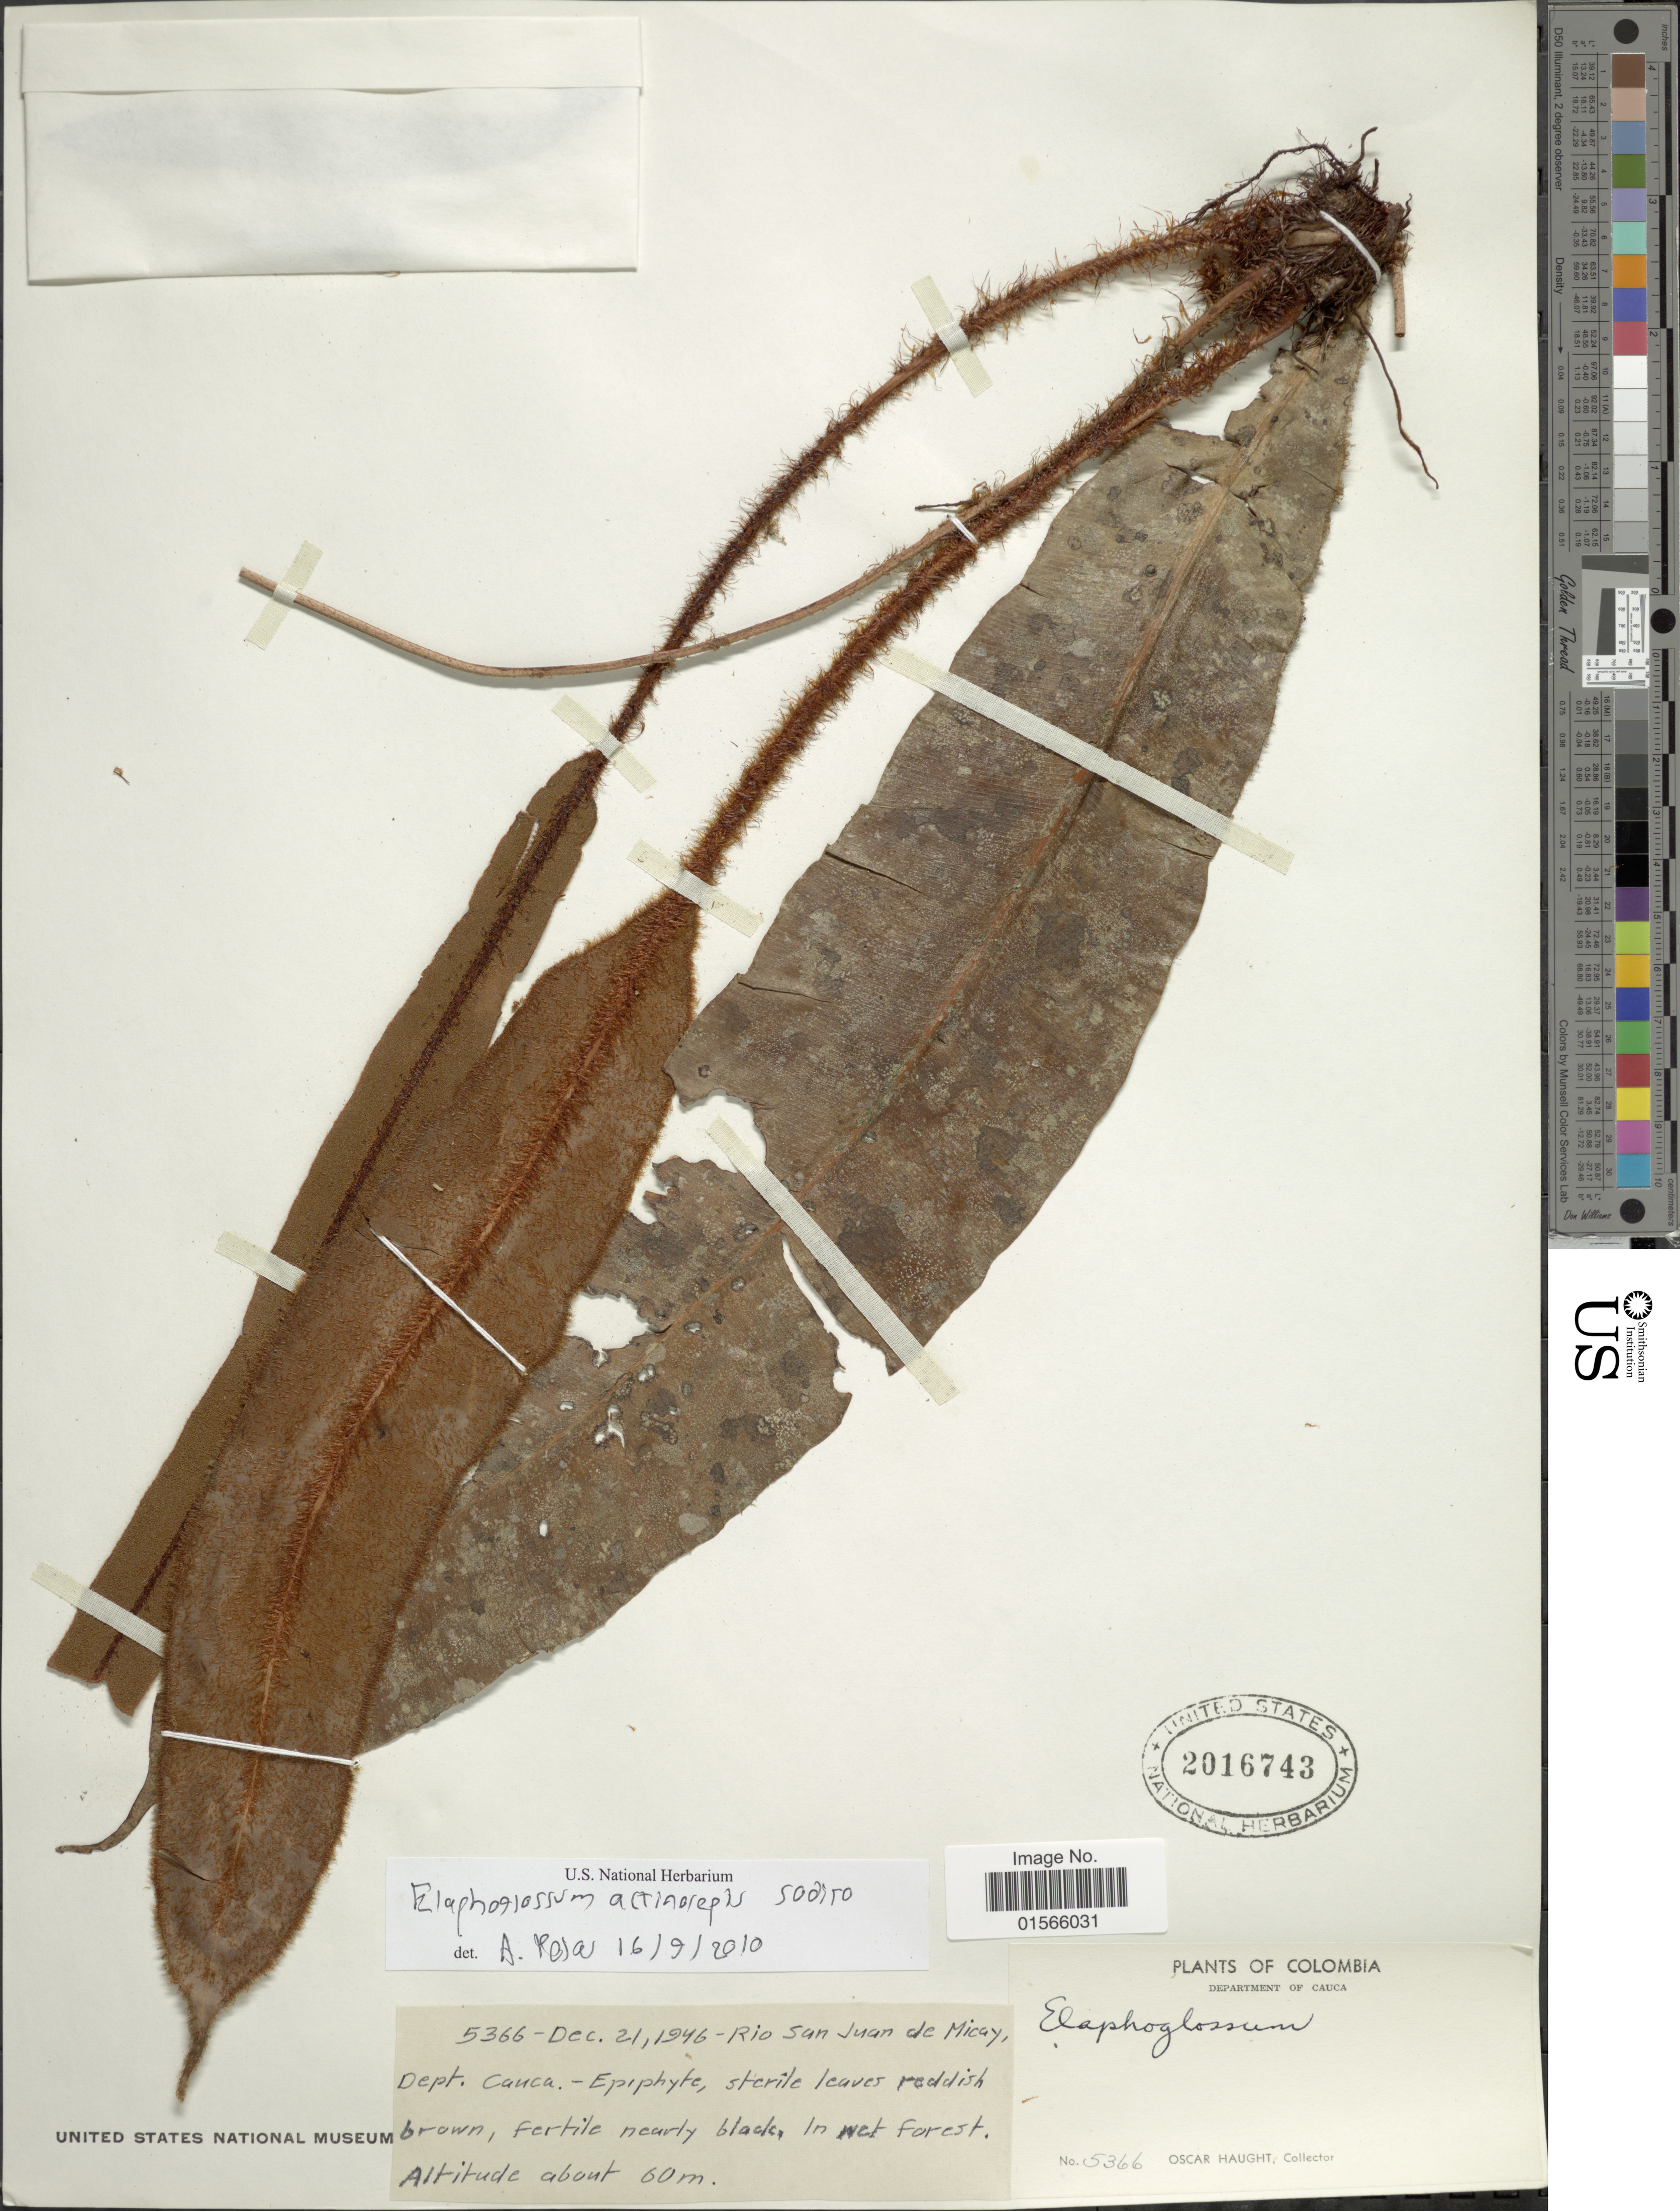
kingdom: Plantae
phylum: Tracheophyta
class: Polypodiopsida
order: Polypodiales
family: Dryopteridaceae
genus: Elaphoglossum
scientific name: Elaphoglossum actinolepis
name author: (Sodiro) C. Chr.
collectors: O. L. Haught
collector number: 5366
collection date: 1946-12-21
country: Colombia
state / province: Cauca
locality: Department of Cauca, Rio San Juan de Micay, Dept. Cauca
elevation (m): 60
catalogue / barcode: US 2016743